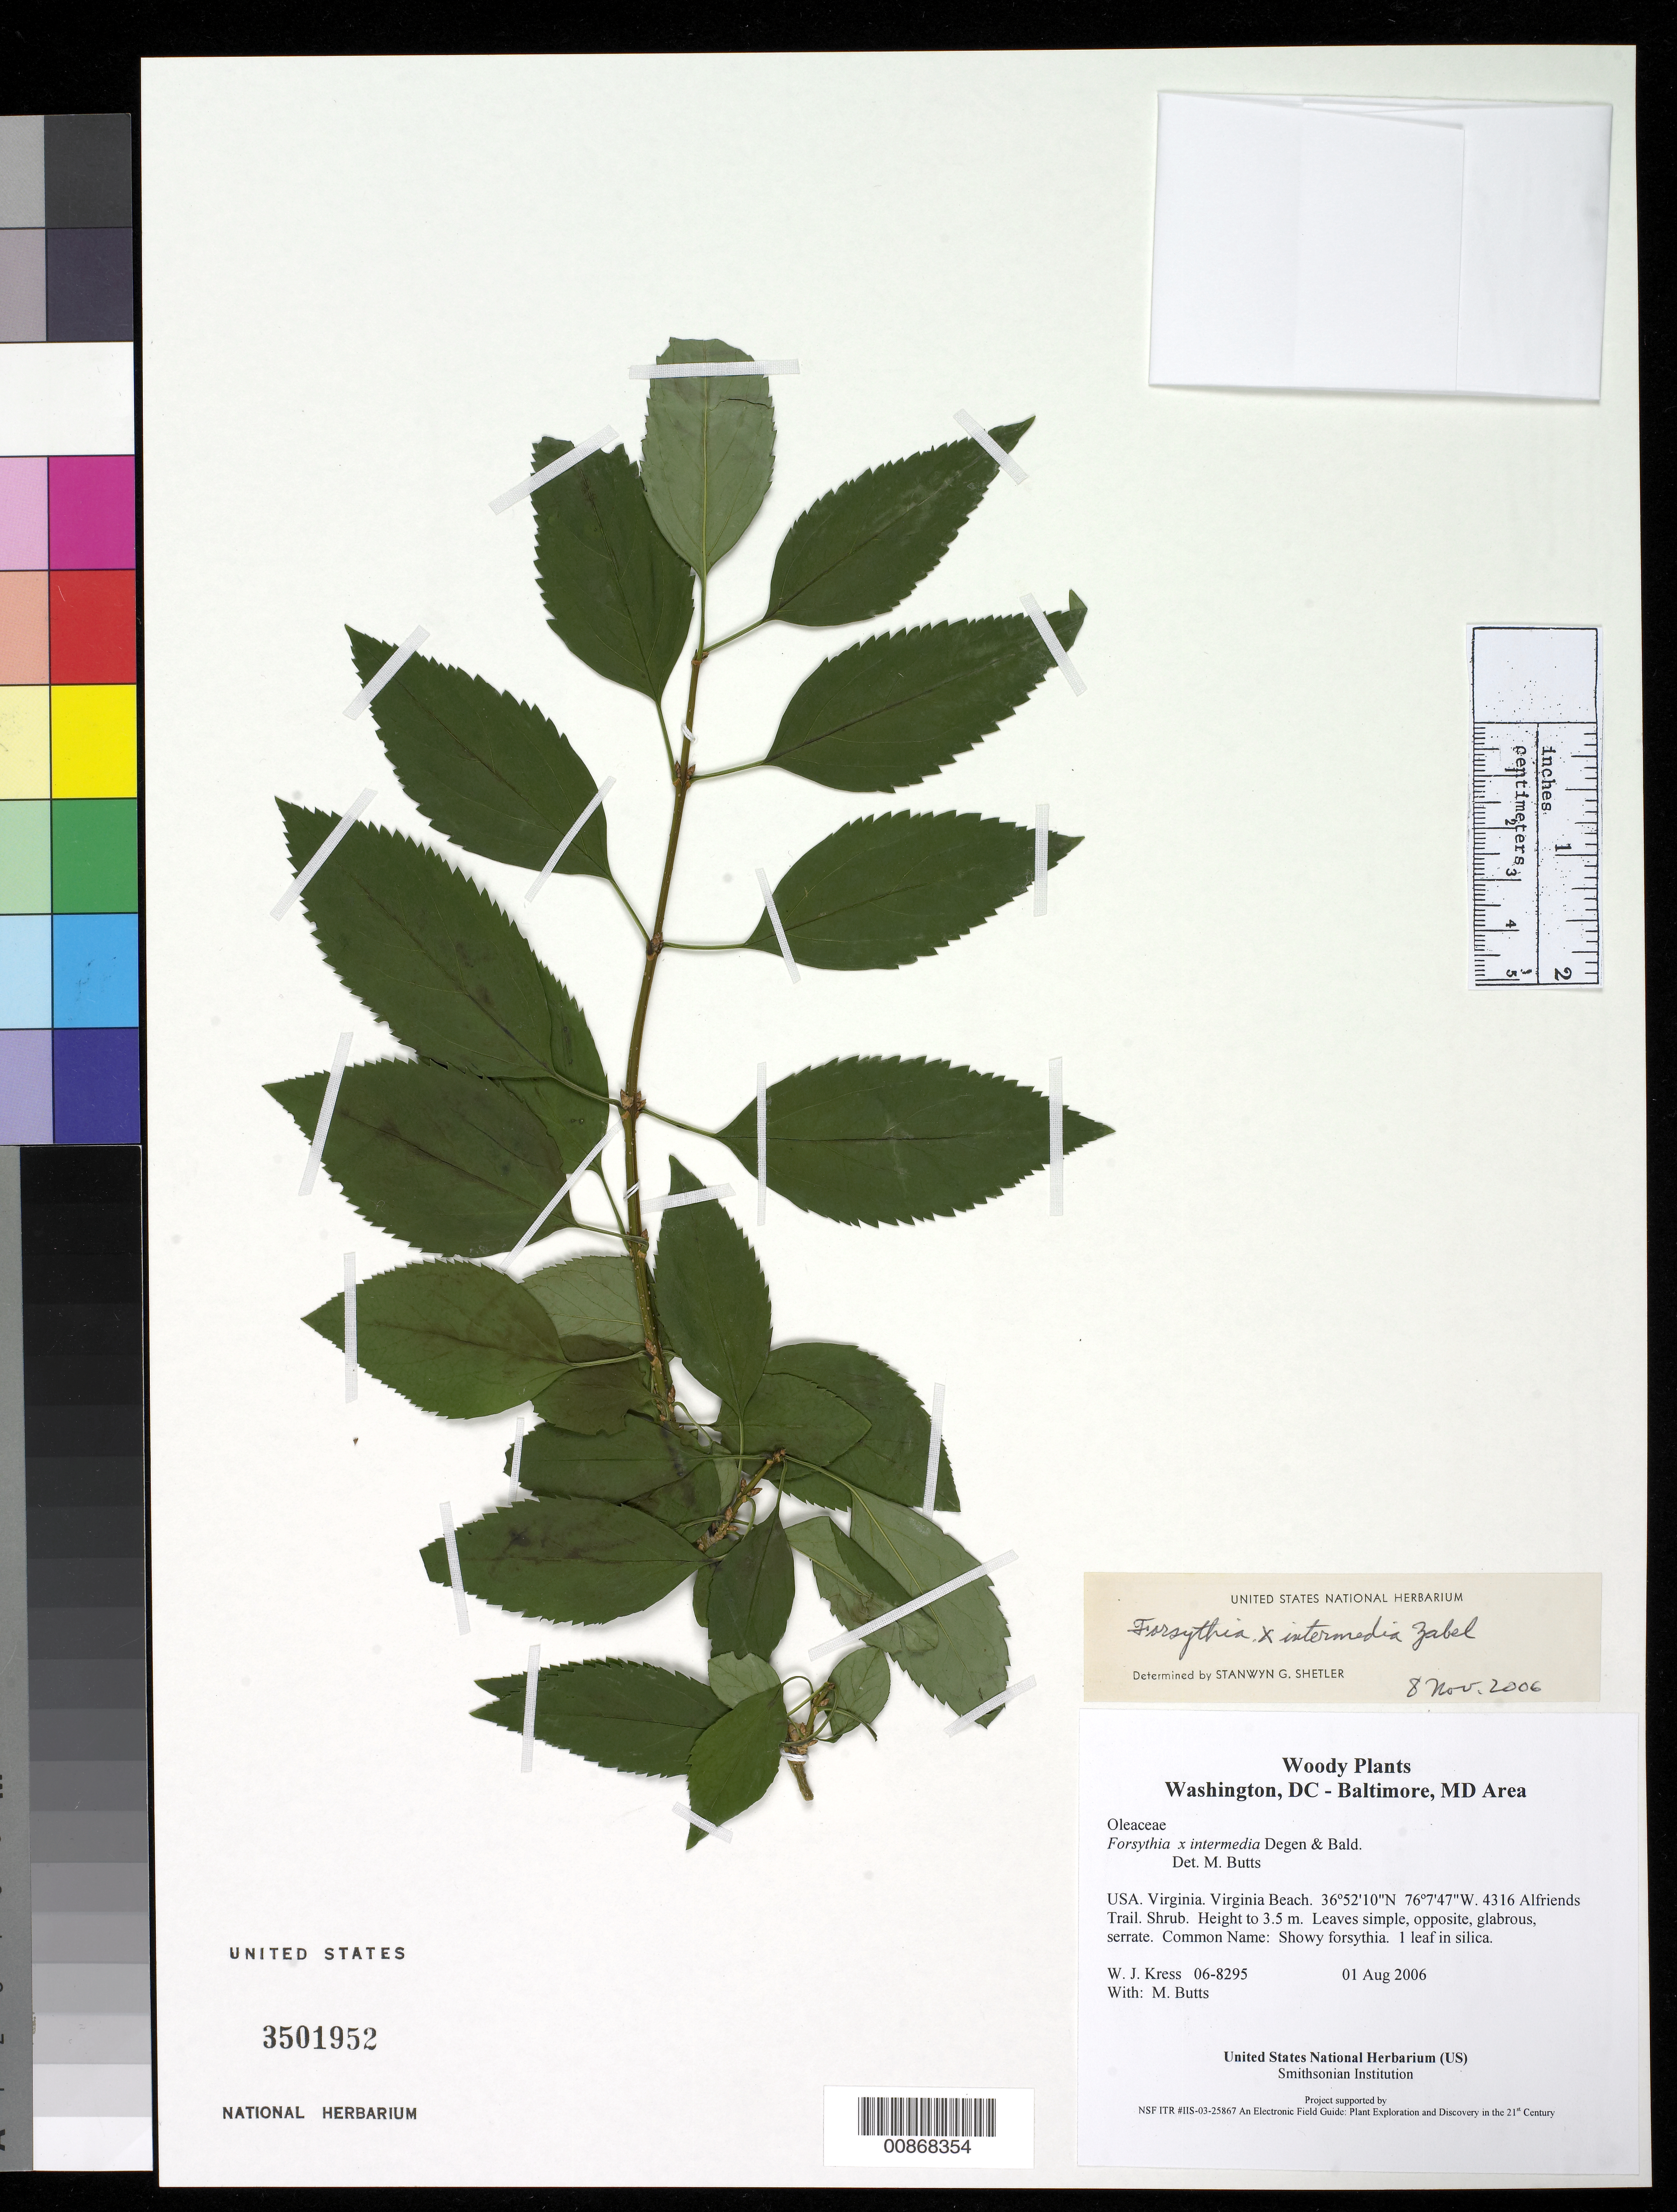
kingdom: Plantae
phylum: Tracheophyta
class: Magnoliopsida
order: Lamiales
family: Oleaceae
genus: Forsythia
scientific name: Forsythia x intermedia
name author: Zabel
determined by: Shetler, Stanwyn G., (US), NMNH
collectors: W. J. Kress & M. B. Butts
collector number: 06-8295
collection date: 2006-08-01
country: United States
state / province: Virginia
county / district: City of Virginia Beach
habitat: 4316 Alfriends Trail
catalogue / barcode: US 3501952